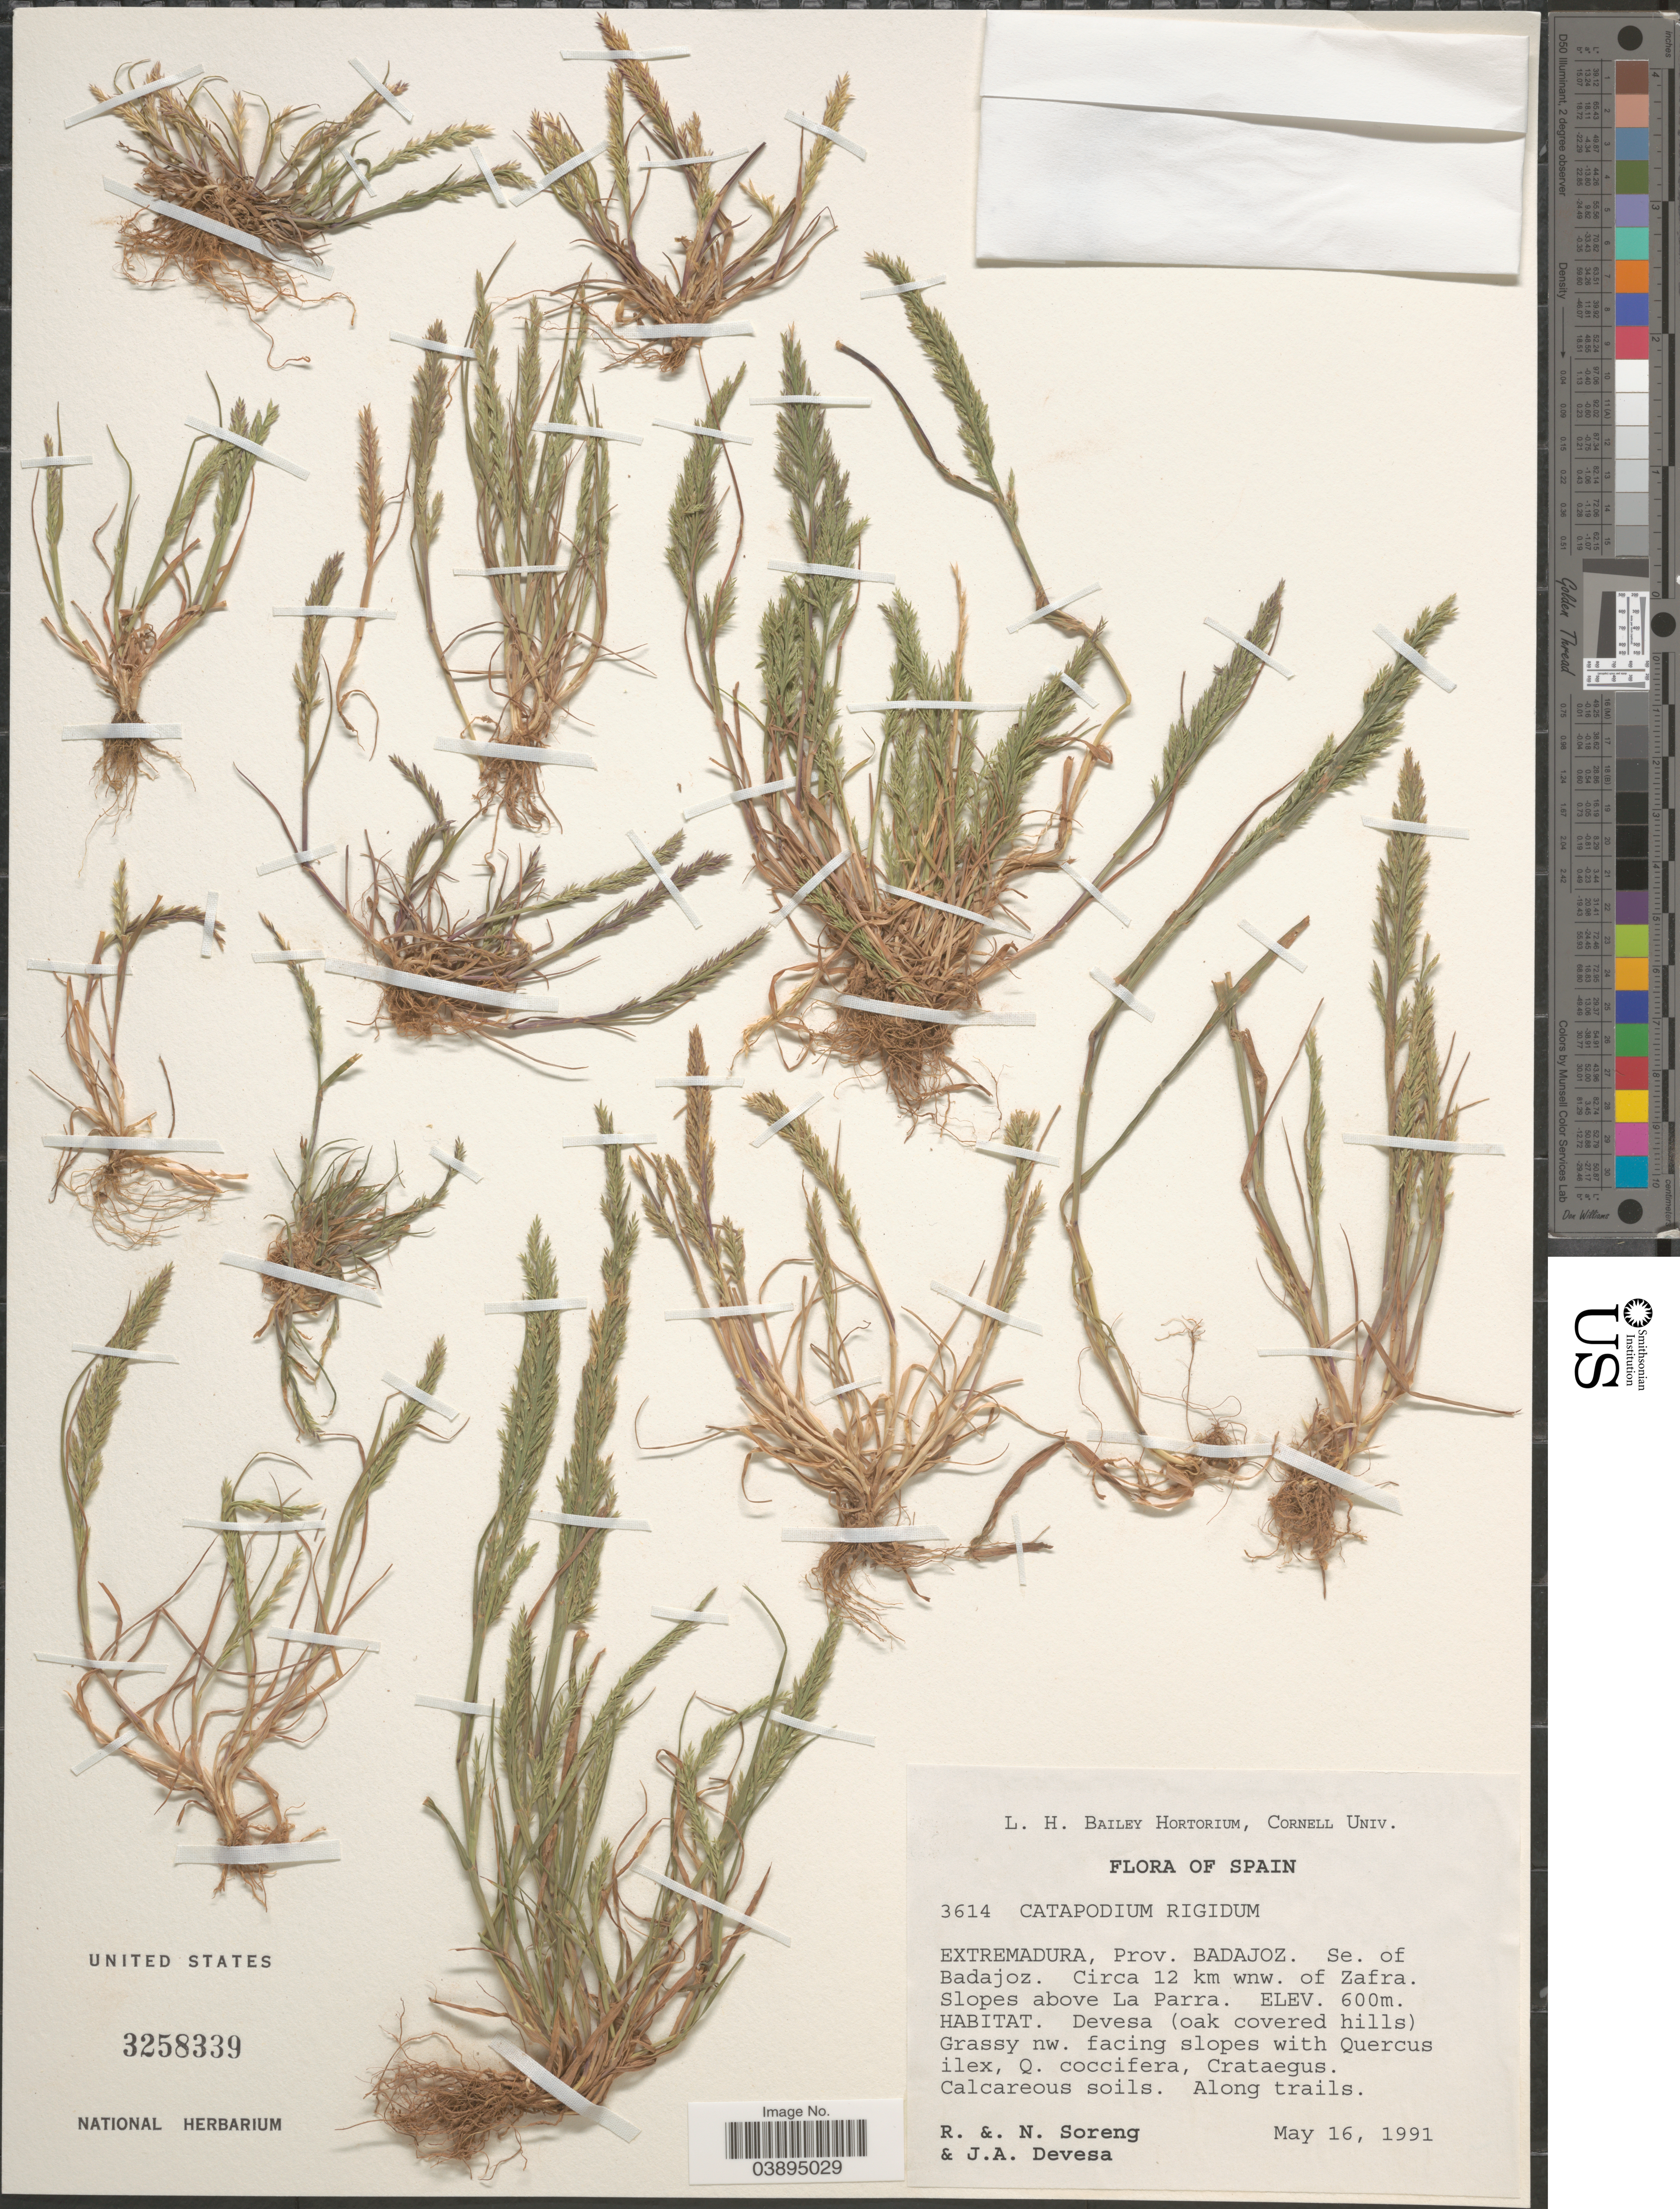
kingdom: Plantae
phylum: Tracheophyta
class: Liliopsida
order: Poales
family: Poaceae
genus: Catapodium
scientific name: Catapodium rigidum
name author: (L.) C.E. Hubb.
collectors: R. J. Soreng, N. L. Soreng & J. Devesa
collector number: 3614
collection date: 1991-05-16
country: Spain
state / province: Extremadura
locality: Prov. Badajoz. Se. of Badajoz. Circa 12 km wnw. of Zafra. Slopes above La Parra.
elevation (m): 600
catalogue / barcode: US 3258339